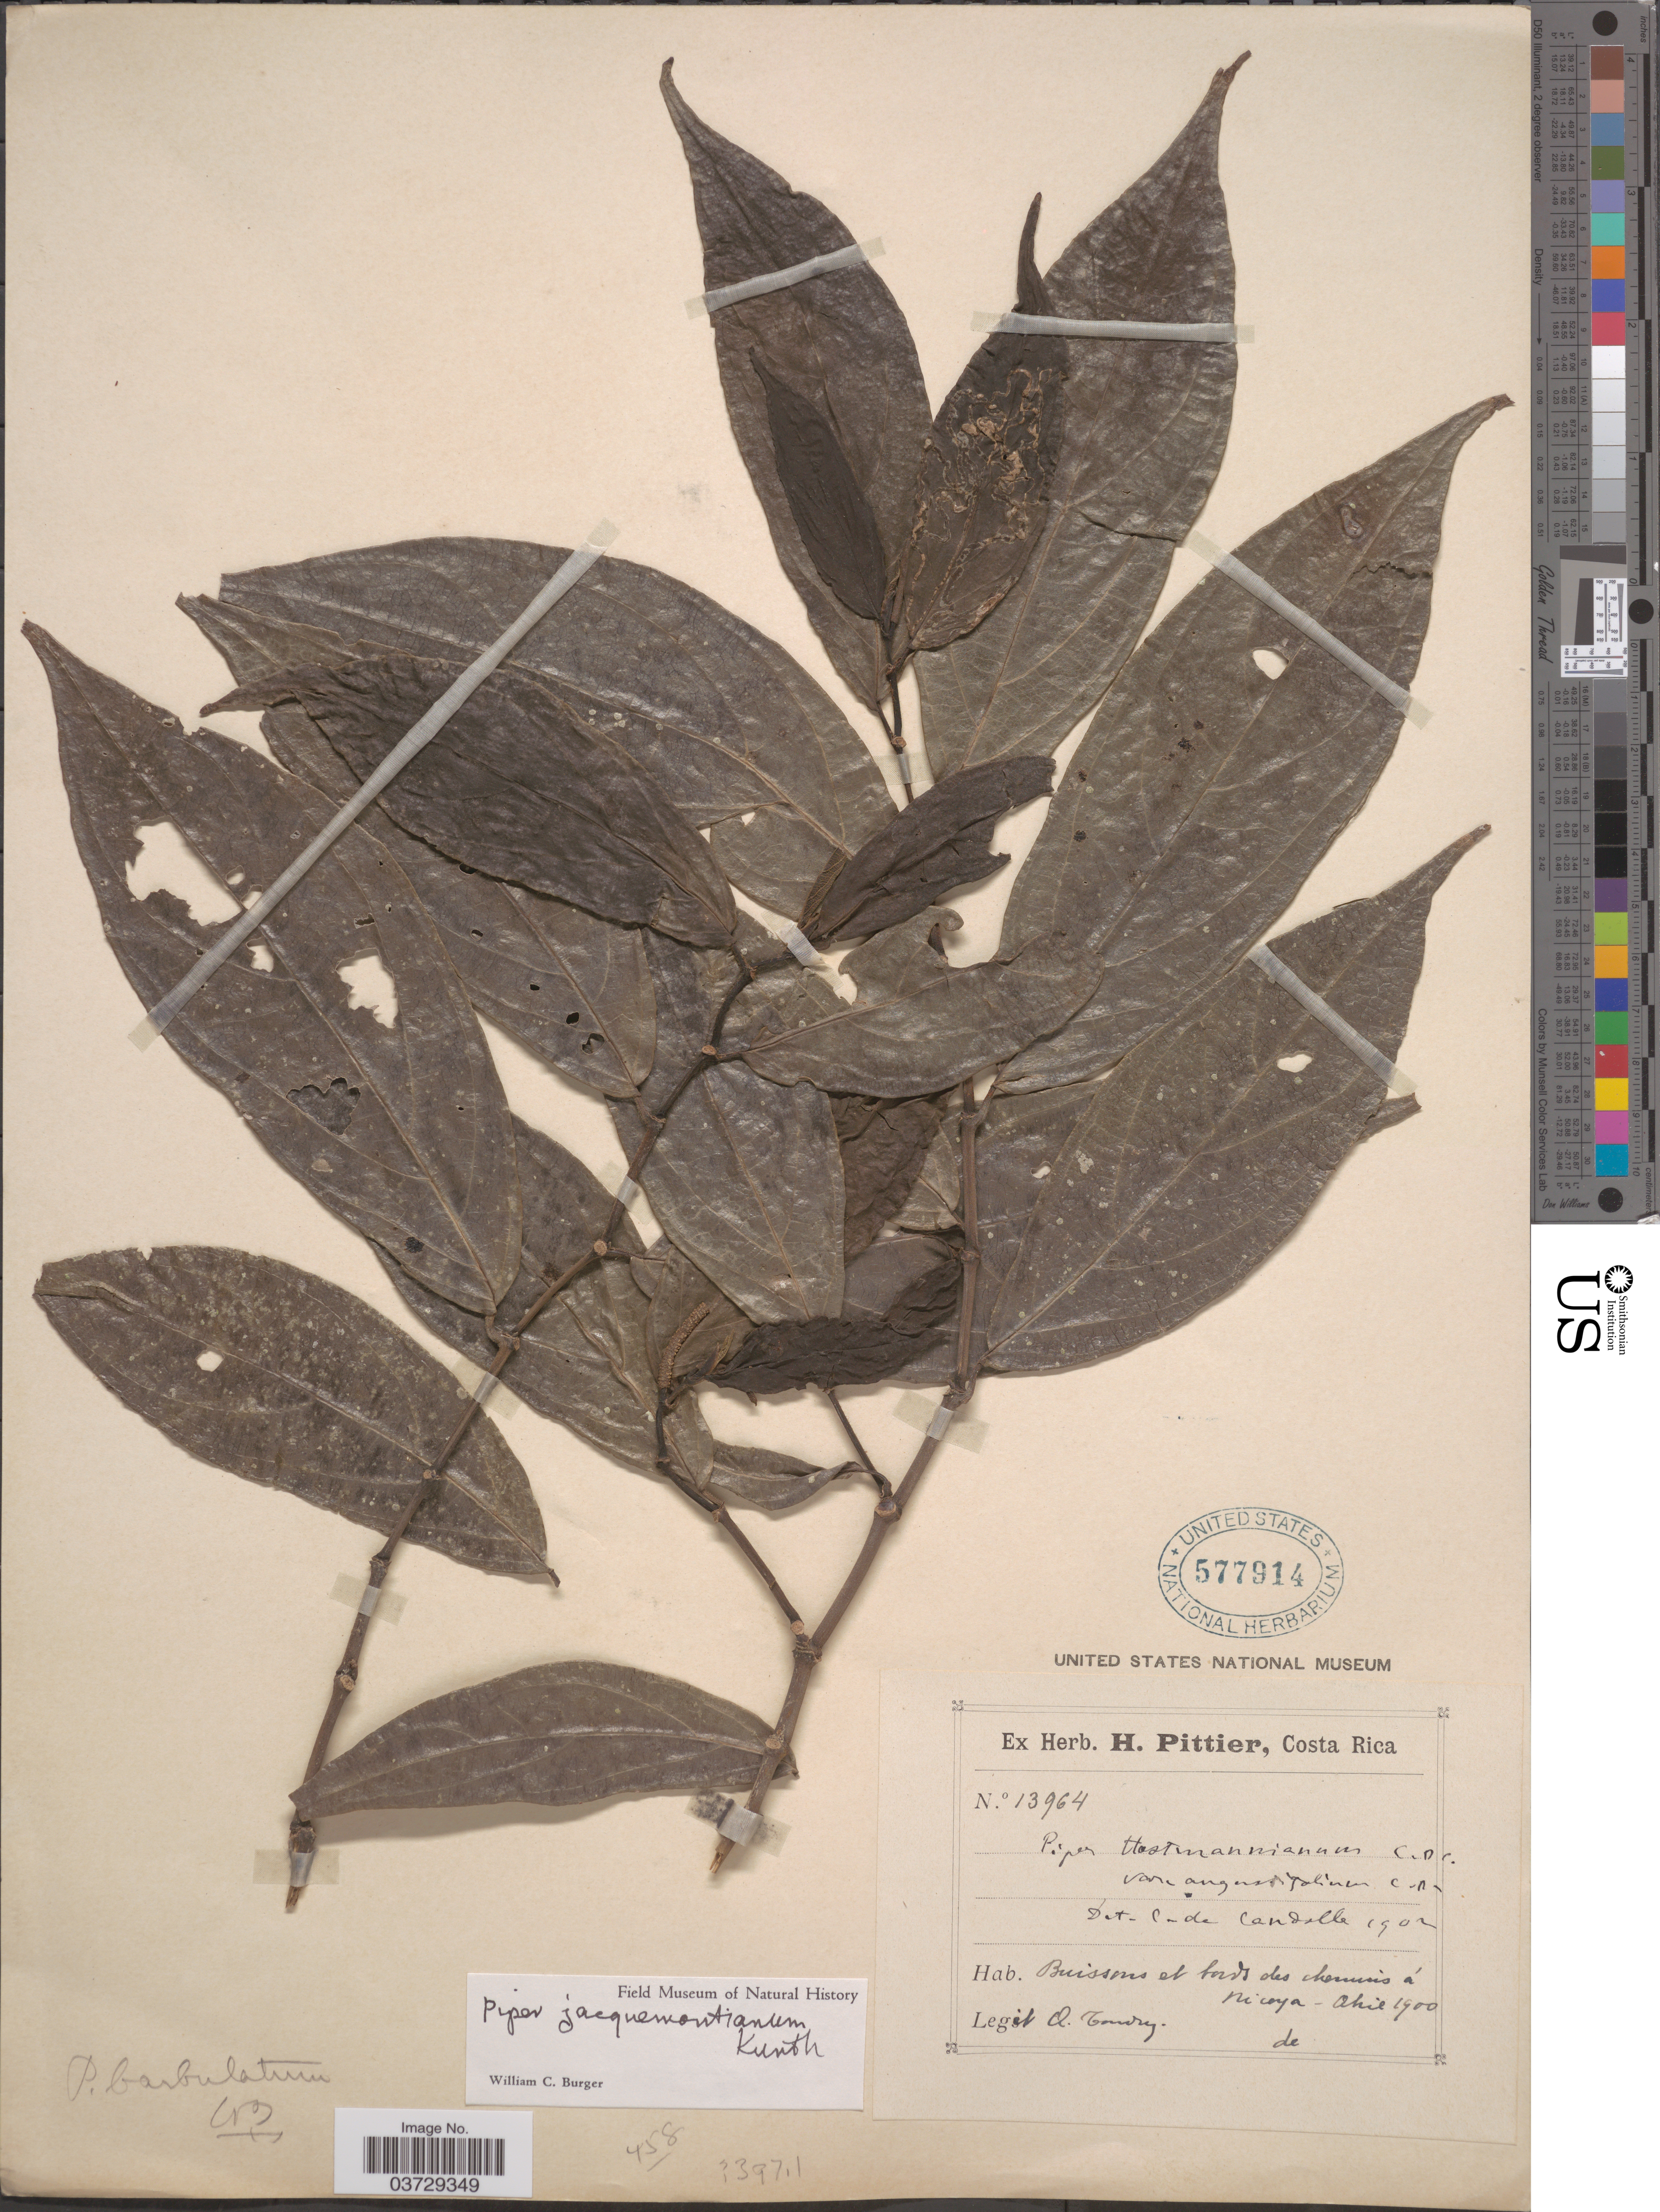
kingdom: Plantae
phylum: Tracheophyta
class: Magnoliopsida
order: Piperales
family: Piperaceae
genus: Piper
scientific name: Piper jacquemontianum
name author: Kunth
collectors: A. Tonduz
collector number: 13964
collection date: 1900-04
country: Costa Rica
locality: Buissons et bords des chemins á Nicoya.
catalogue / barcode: US 577914